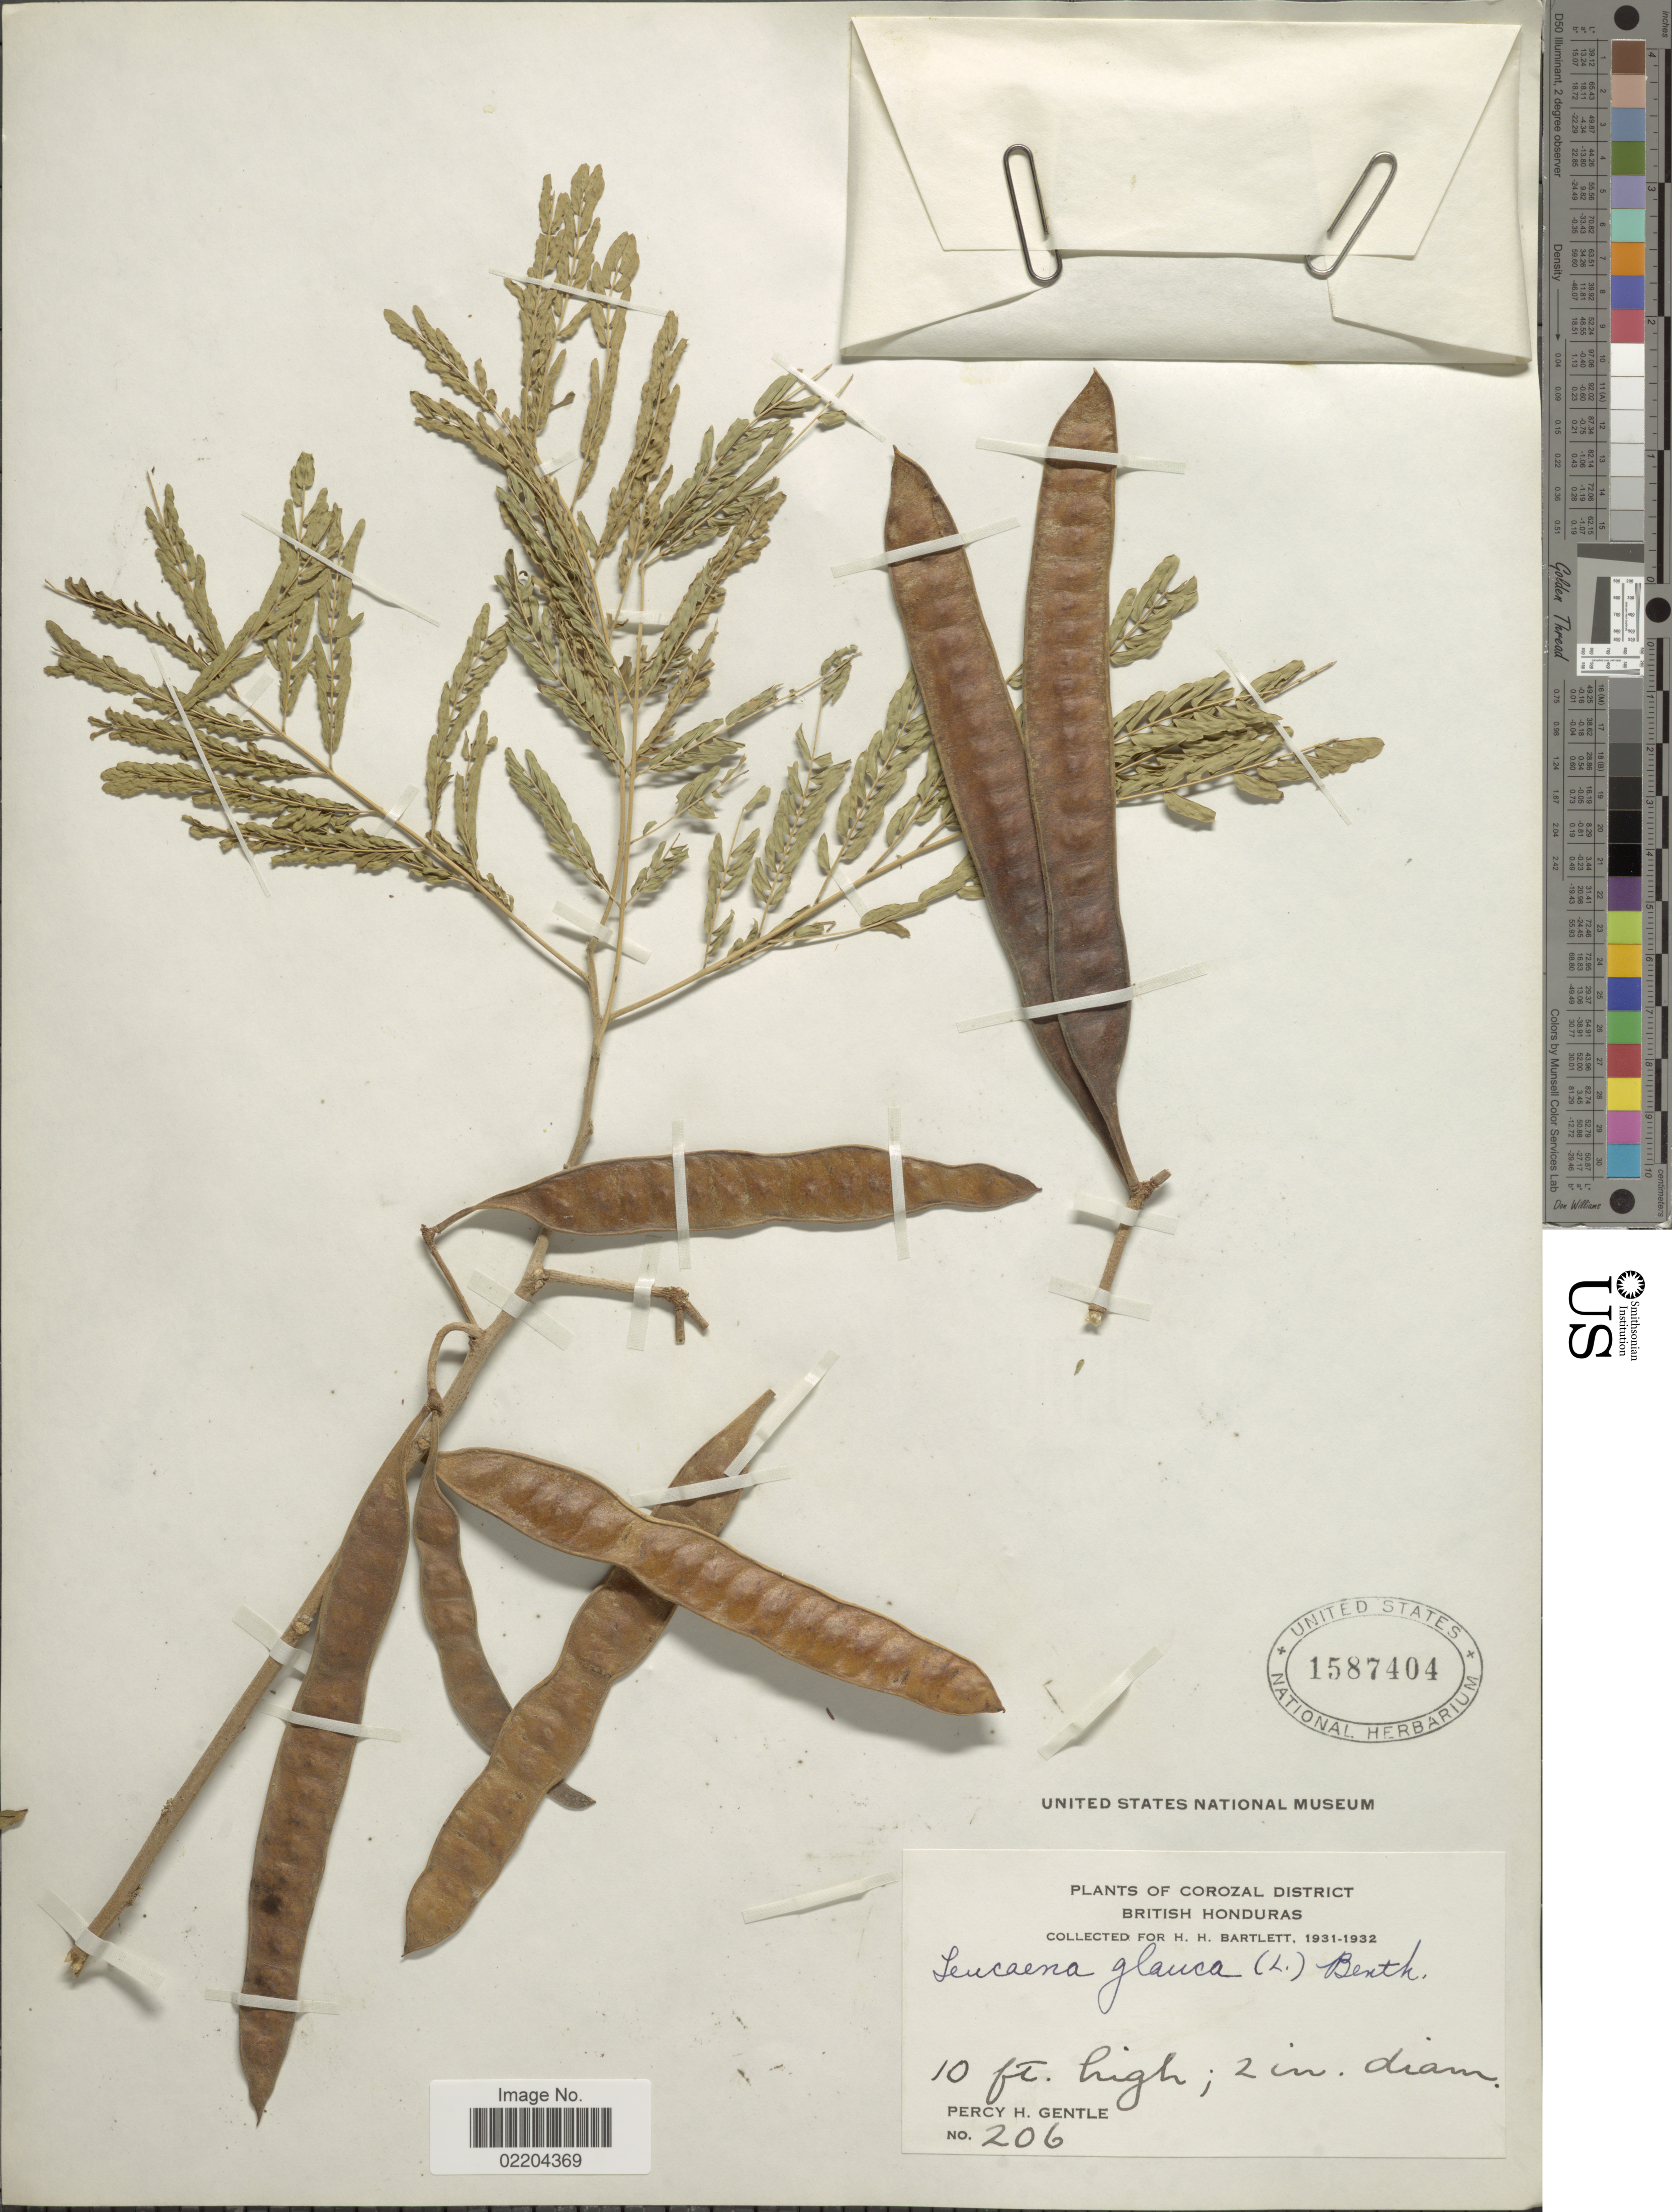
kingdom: Plantae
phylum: Tracheophyta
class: Magnoliopsida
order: Fabales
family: Fabaceae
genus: Leucaena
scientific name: Leucaena leucocephala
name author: (Lam.) de Wit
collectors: P. H. Gentle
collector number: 206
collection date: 1931/1932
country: Belize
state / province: Corozal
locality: Corozoal District, British Honduras.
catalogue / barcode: US 1587404